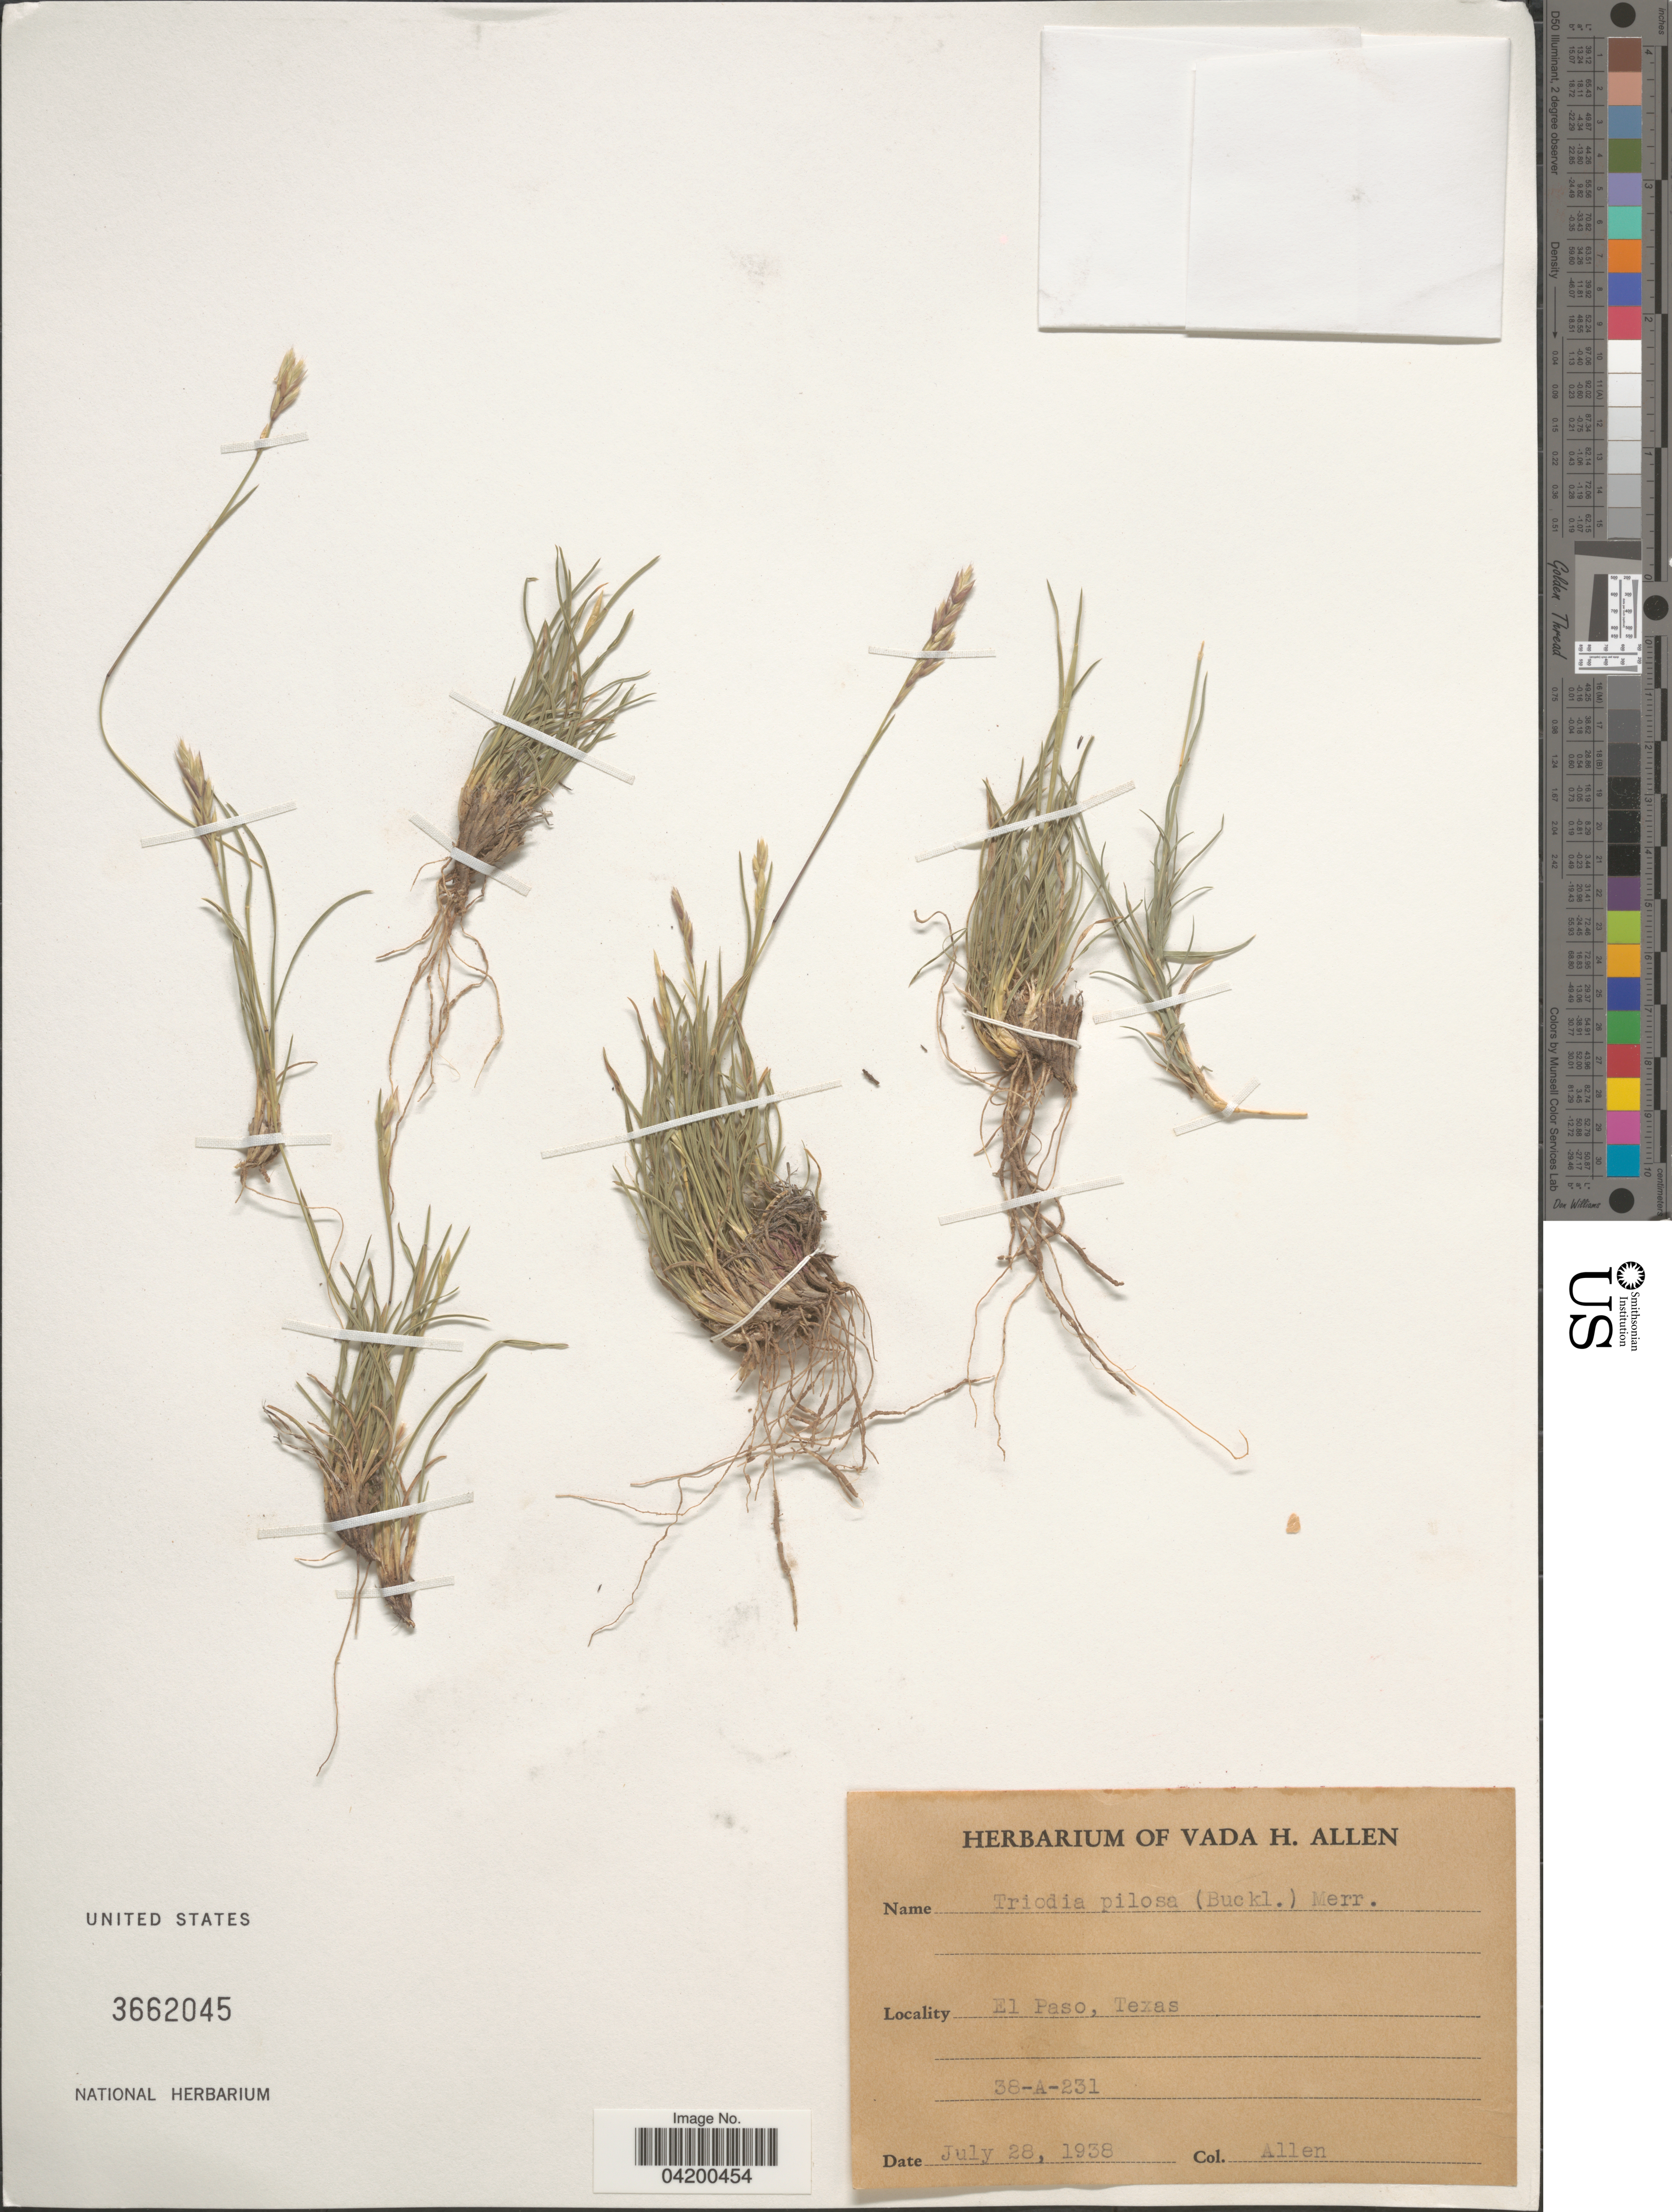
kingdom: Plantae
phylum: Tracheophyta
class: Liliopsida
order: Poales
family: Poaceae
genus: Erioneuron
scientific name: Erioneuron pilosum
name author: (Buckley) Nash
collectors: V. Allen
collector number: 38-A-231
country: United States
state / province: Texas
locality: El Paso.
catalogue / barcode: US 3662045